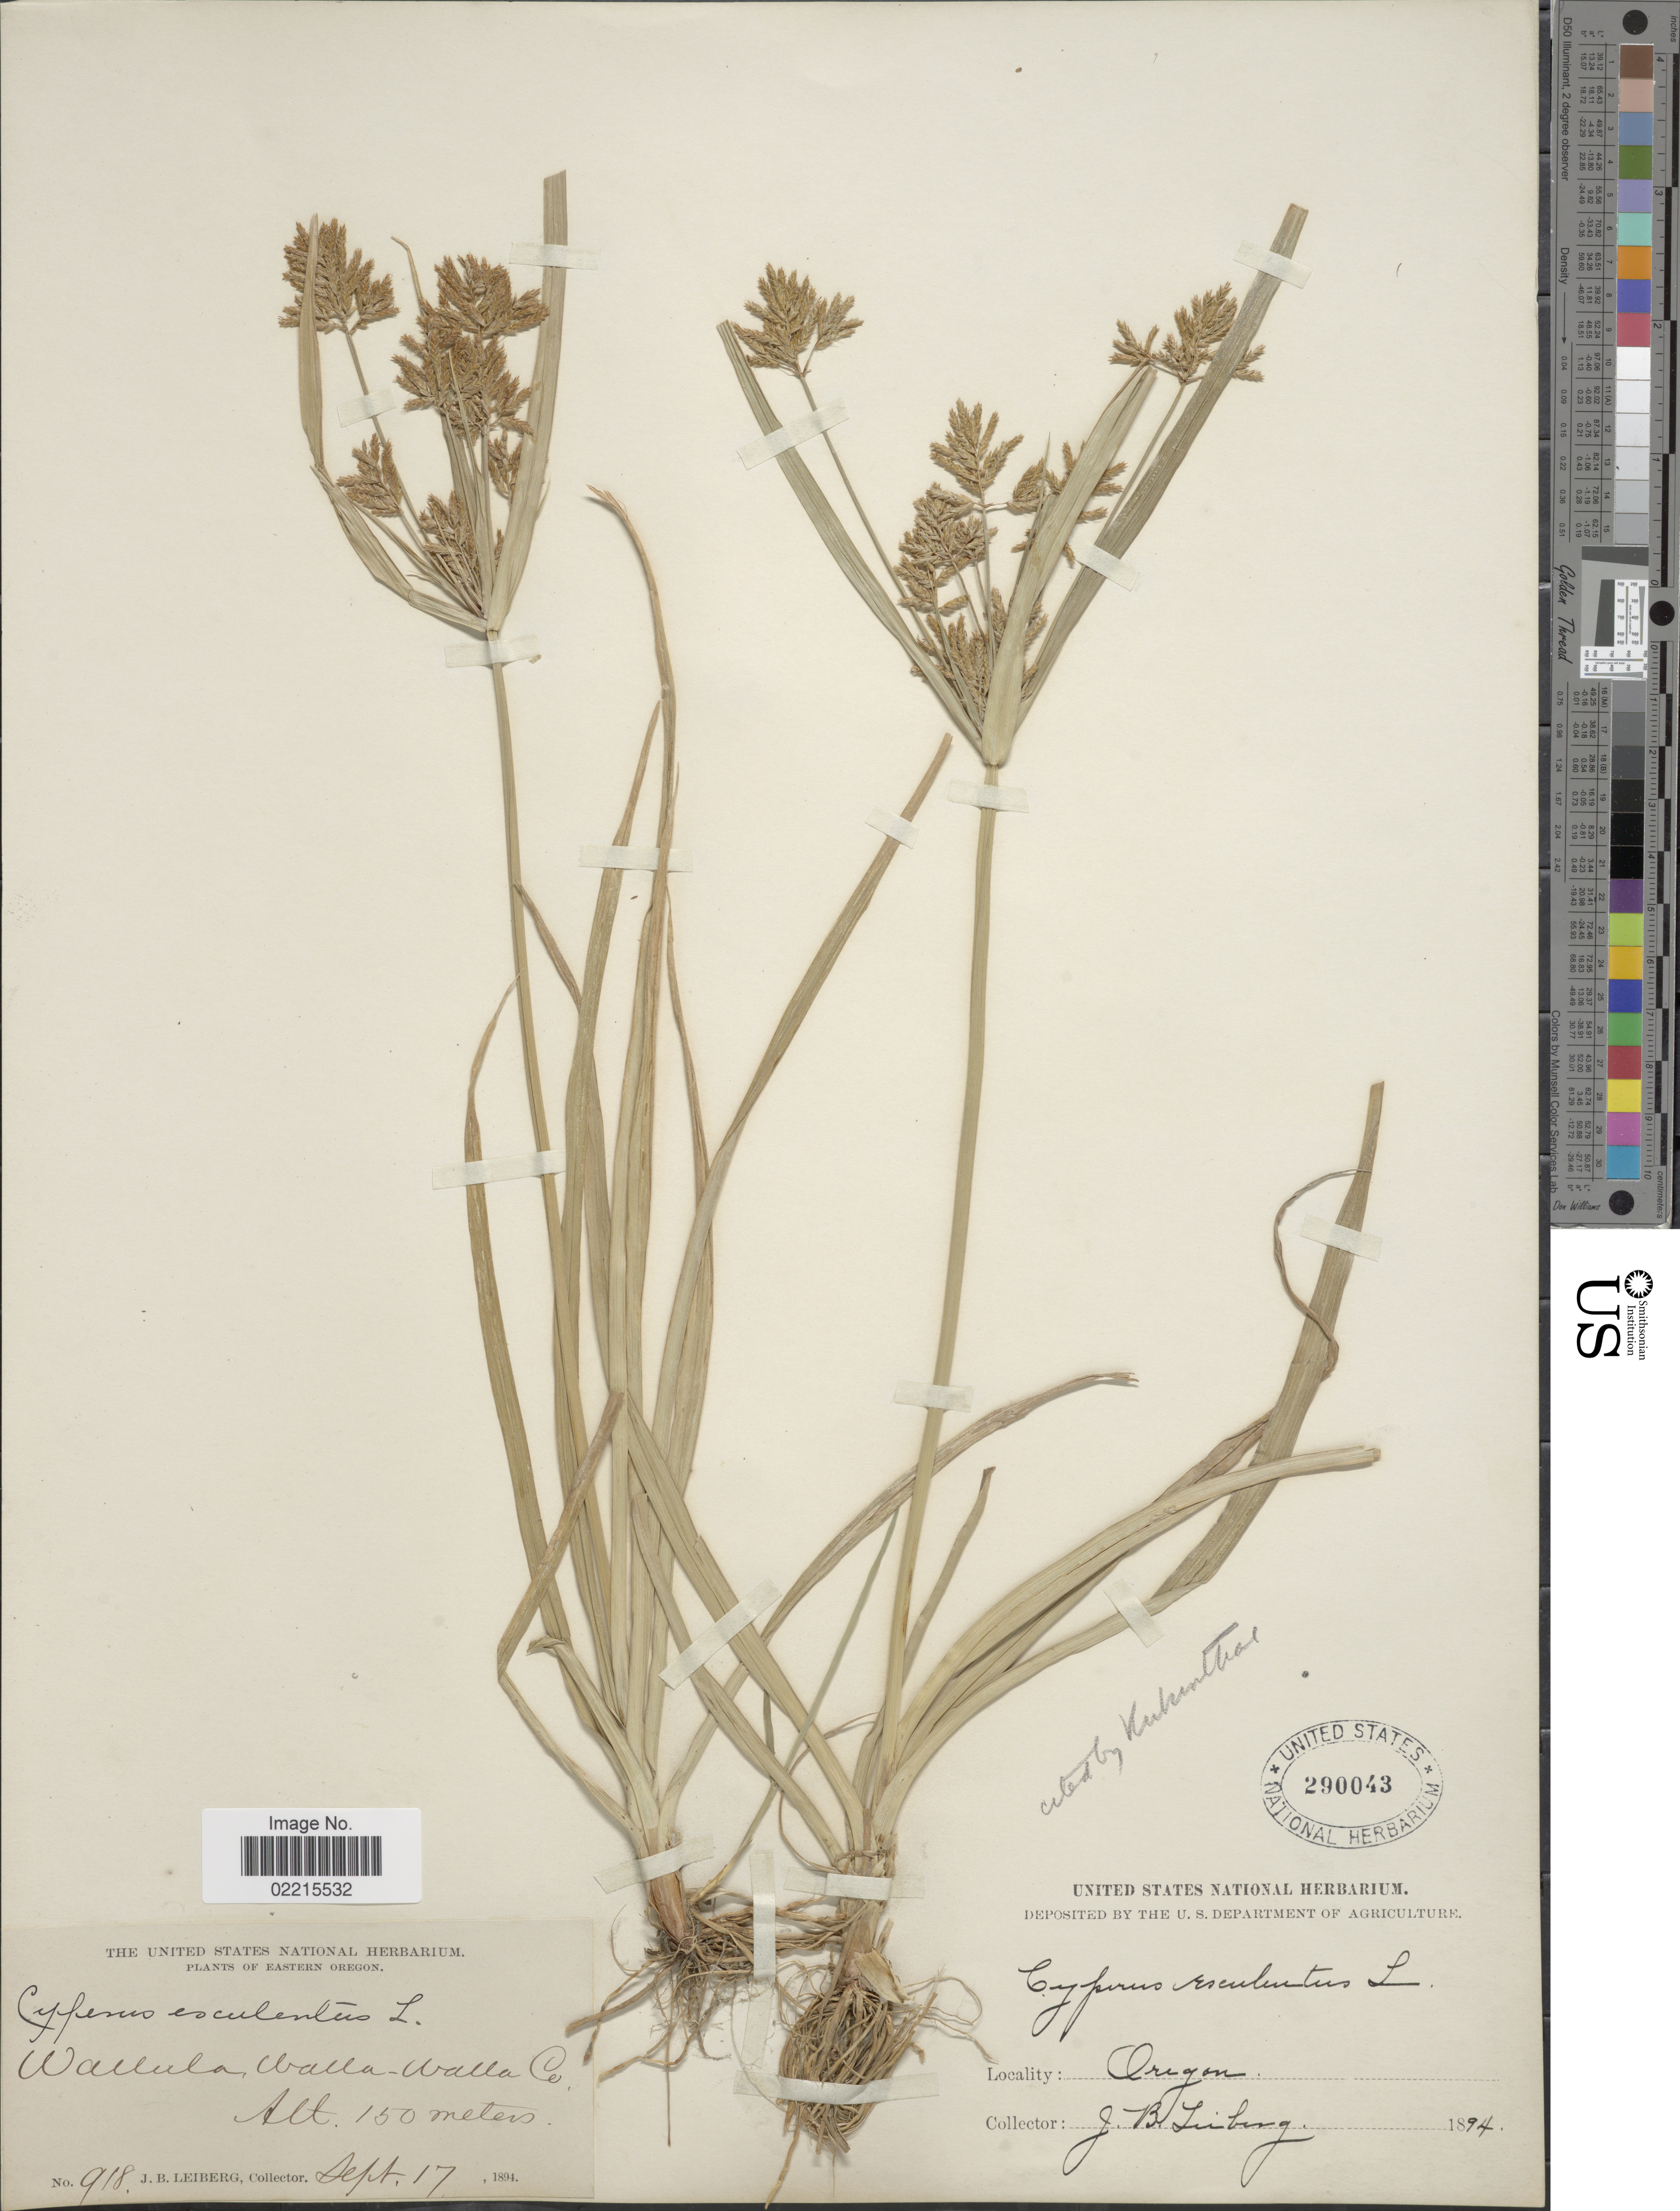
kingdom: Plantae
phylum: Tracheophyta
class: Liliopsida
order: Poales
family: Cyperaceae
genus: Cyperus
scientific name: Cyperus esculentus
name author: L.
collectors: J. Leiberg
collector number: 918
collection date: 1894-09-17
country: United States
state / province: Oregon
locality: Eastern Oregon, Wallula, Walla-Walla Co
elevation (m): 150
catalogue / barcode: US 290043